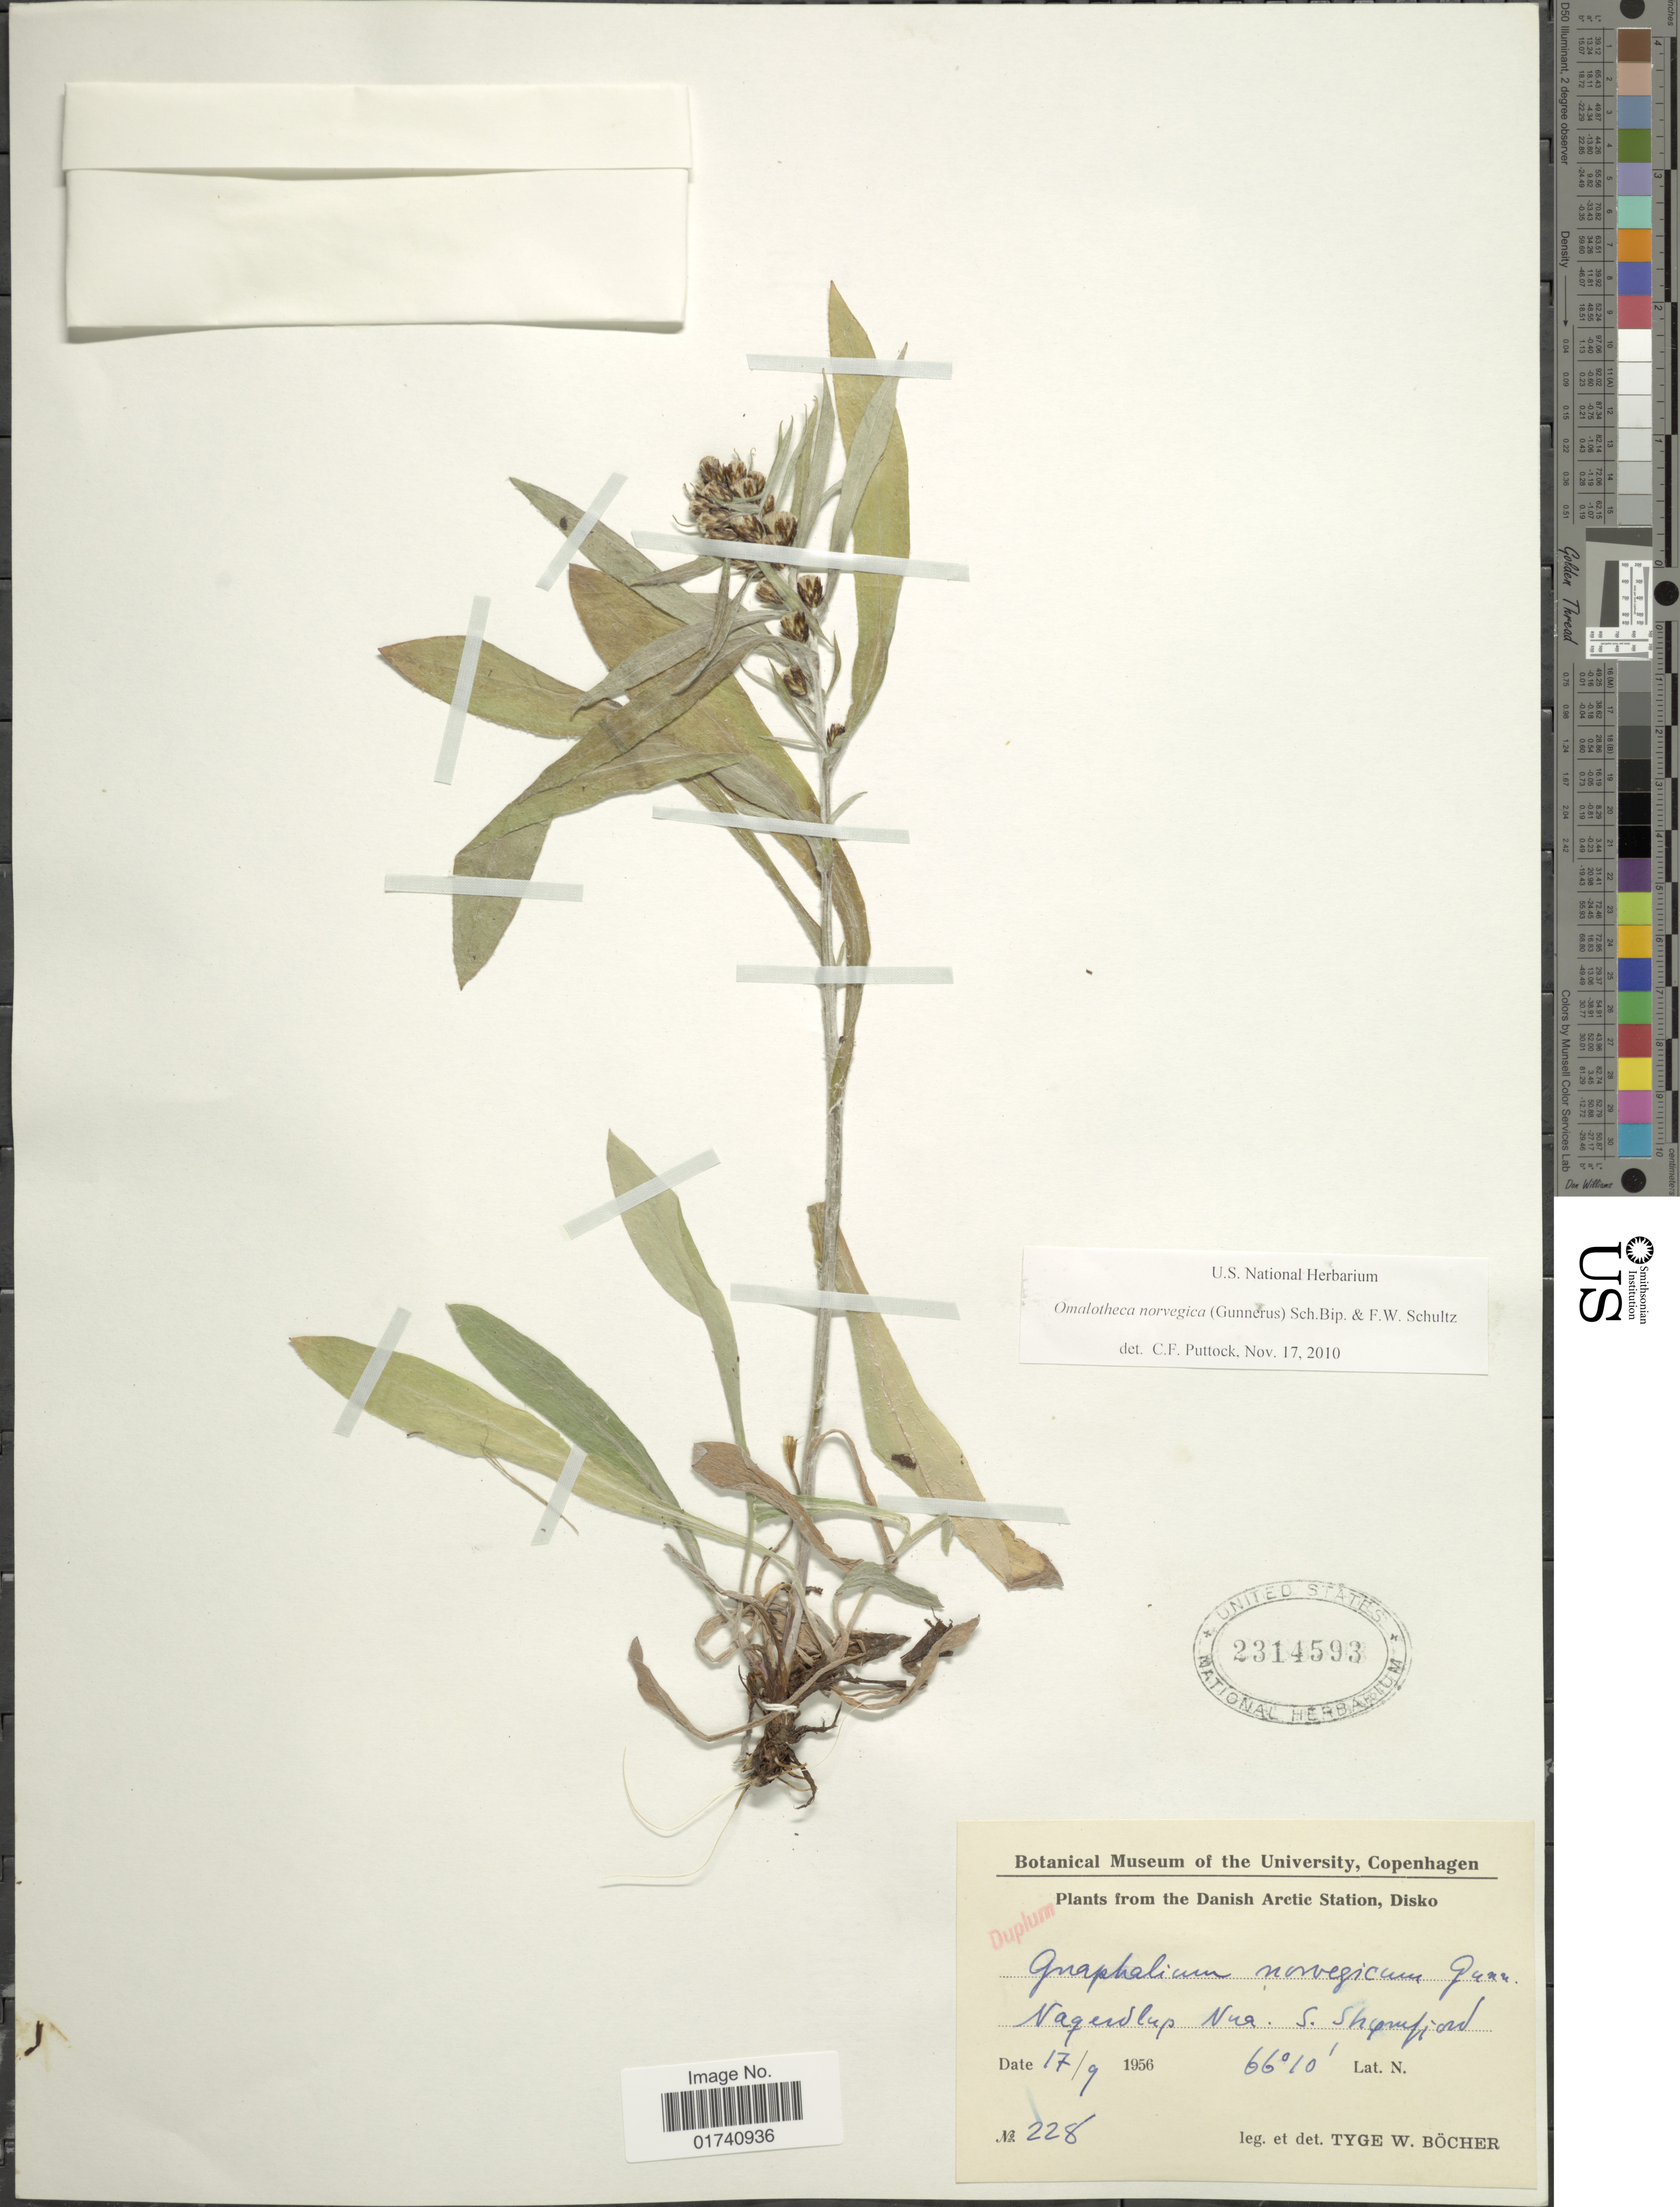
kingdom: Plantae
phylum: Tracheophyta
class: Magnoliopsida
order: Asterales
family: Asteraceae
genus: Omalotheca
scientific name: Omalotheca norvegica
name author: (Gunnerus) Sch. Bip. & F.W. Schultz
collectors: T. Böcher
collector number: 228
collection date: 1956-09-17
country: Greenland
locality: The Danish Arctic Station, Disko. Naqerdlup Nua. S. Stromfjord.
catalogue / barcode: US 2314593